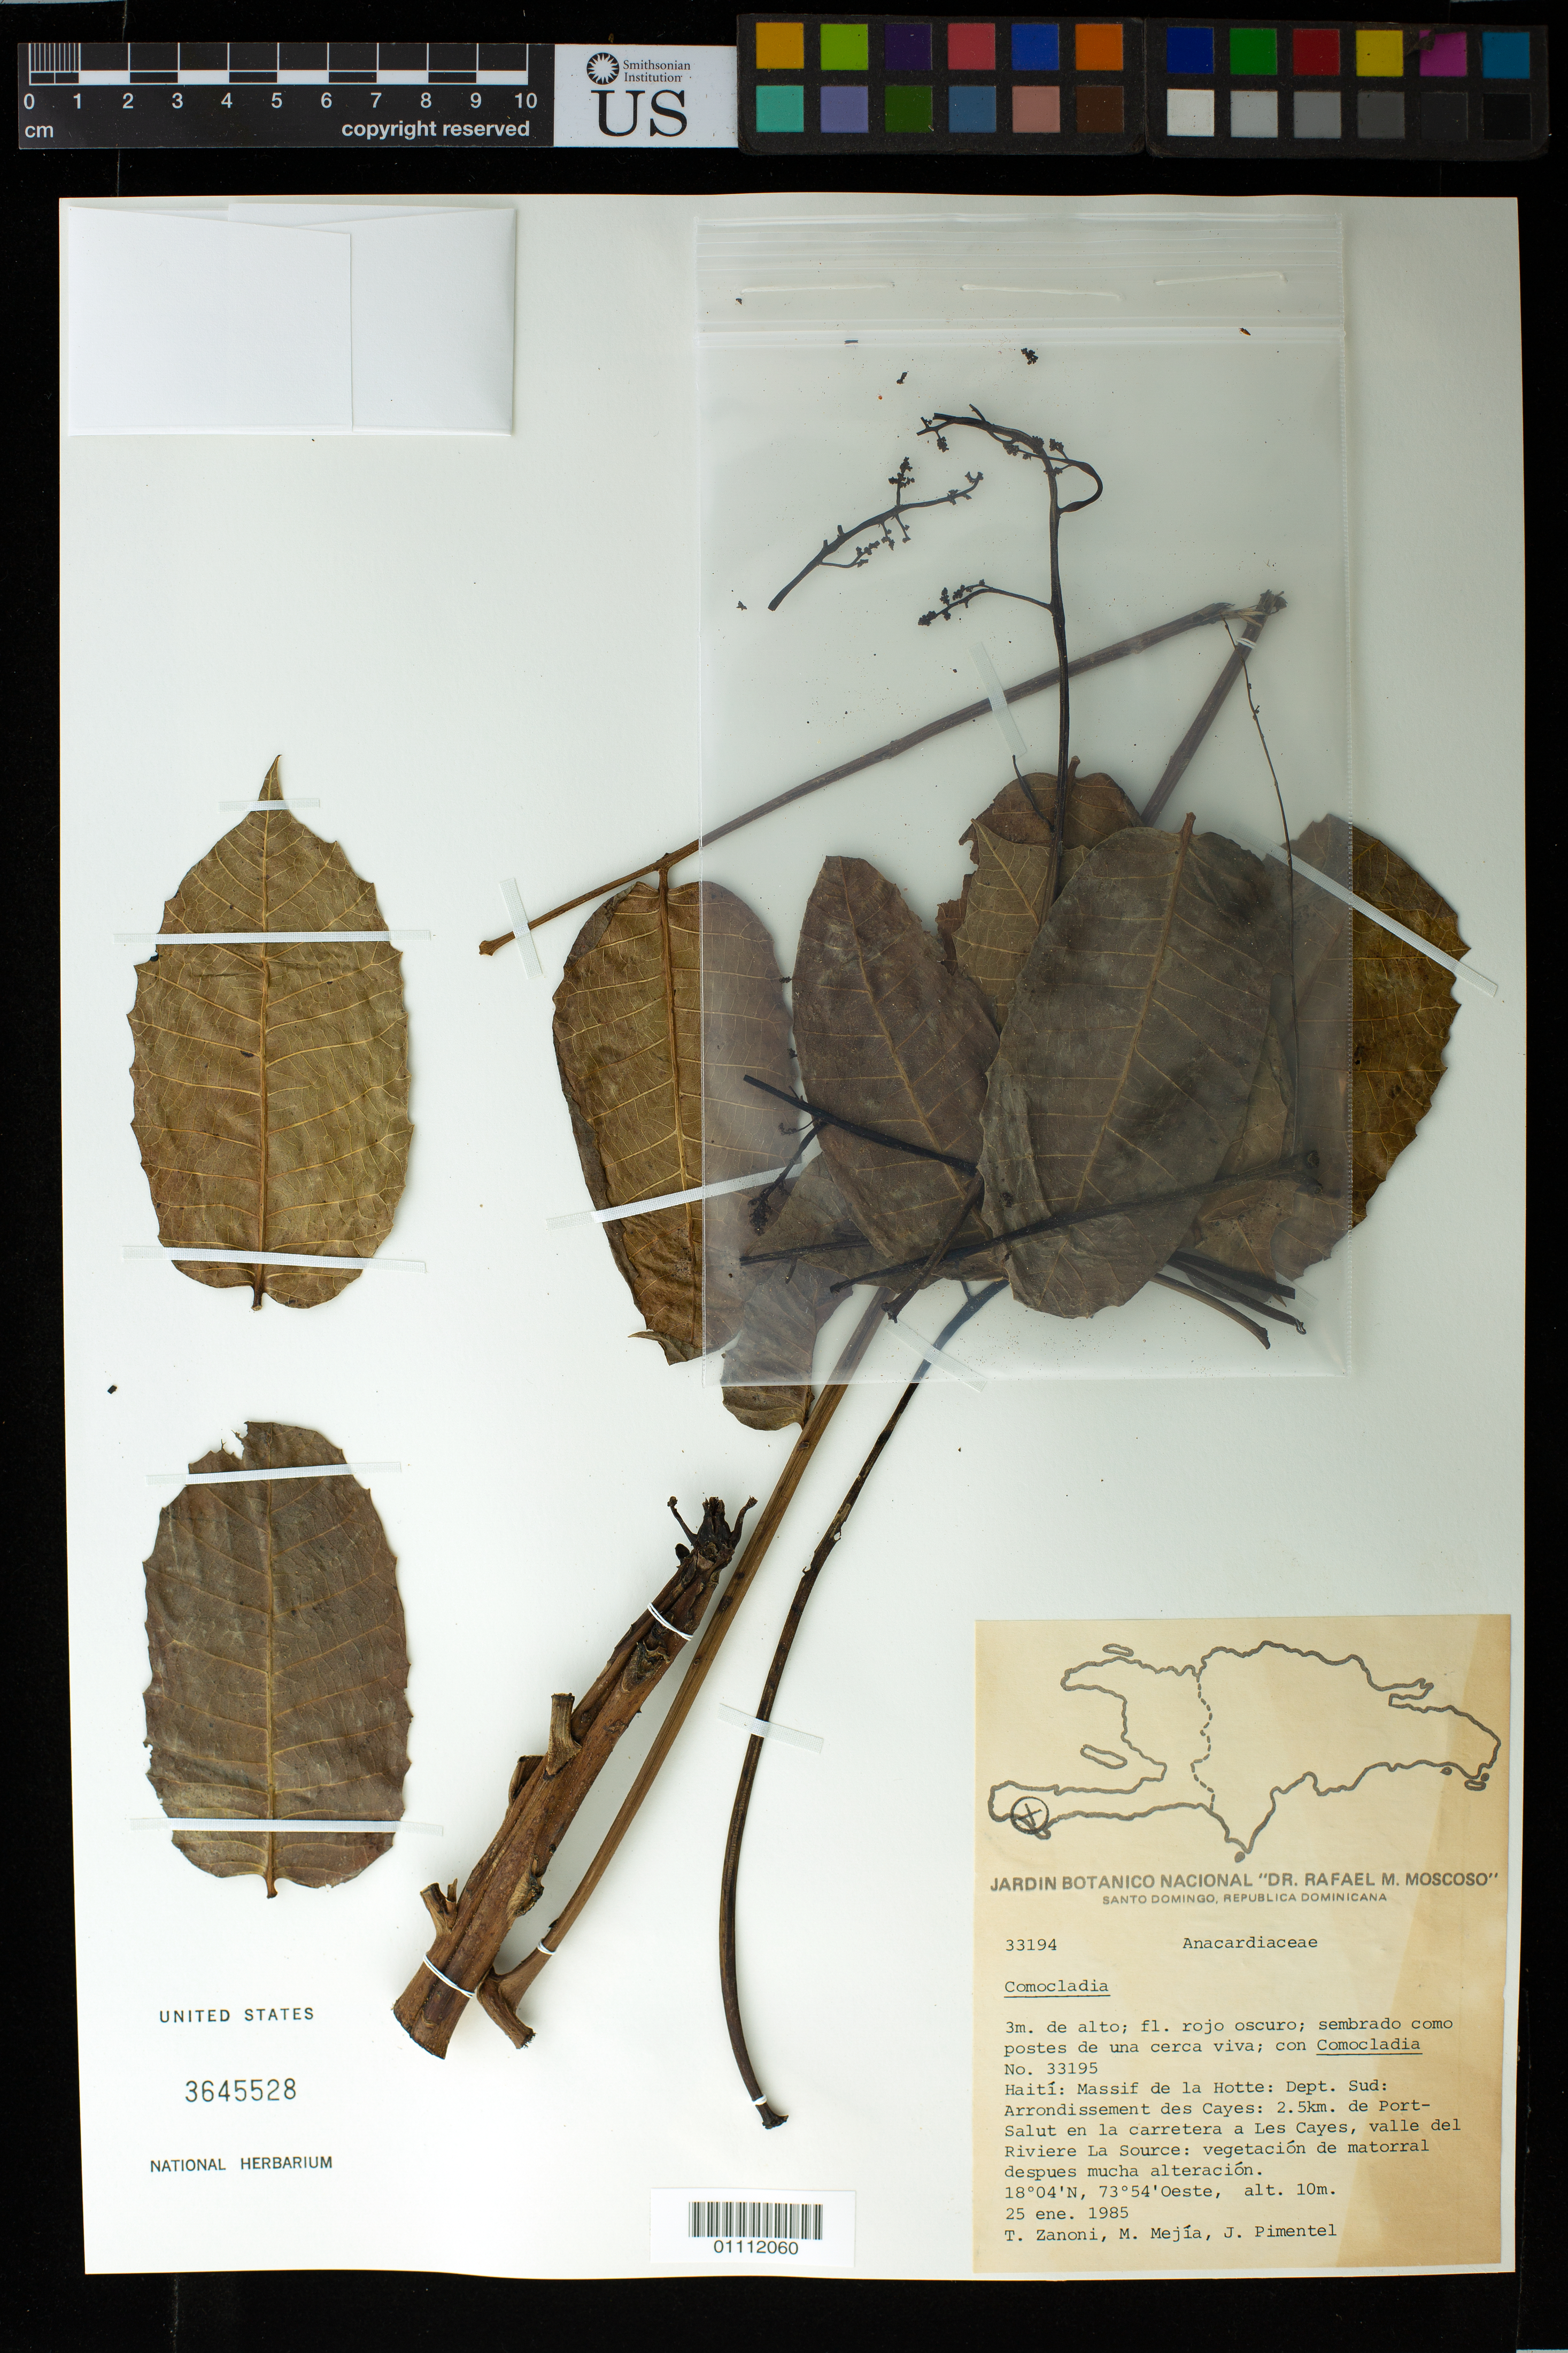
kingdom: Plantae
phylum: Tracheophyta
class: Magnoliopsida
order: Sapindales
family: Anacardiaceae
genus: Comocladia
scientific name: Comocladia sp.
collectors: T. A. Zanoni, M. Mejia & J. Pimentel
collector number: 33194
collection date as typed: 25 Jan 1985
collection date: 1985-01-25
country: Haiti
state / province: Sud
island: Hispaniola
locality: Massif de la Hotte, arrondissement des Cayes, 2.5 km de Port Salut en la carretera a Les Cayes, valle del Riviere La Source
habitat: Vegetación de matorral despues mucha alteración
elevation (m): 10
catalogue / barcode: US 3645528